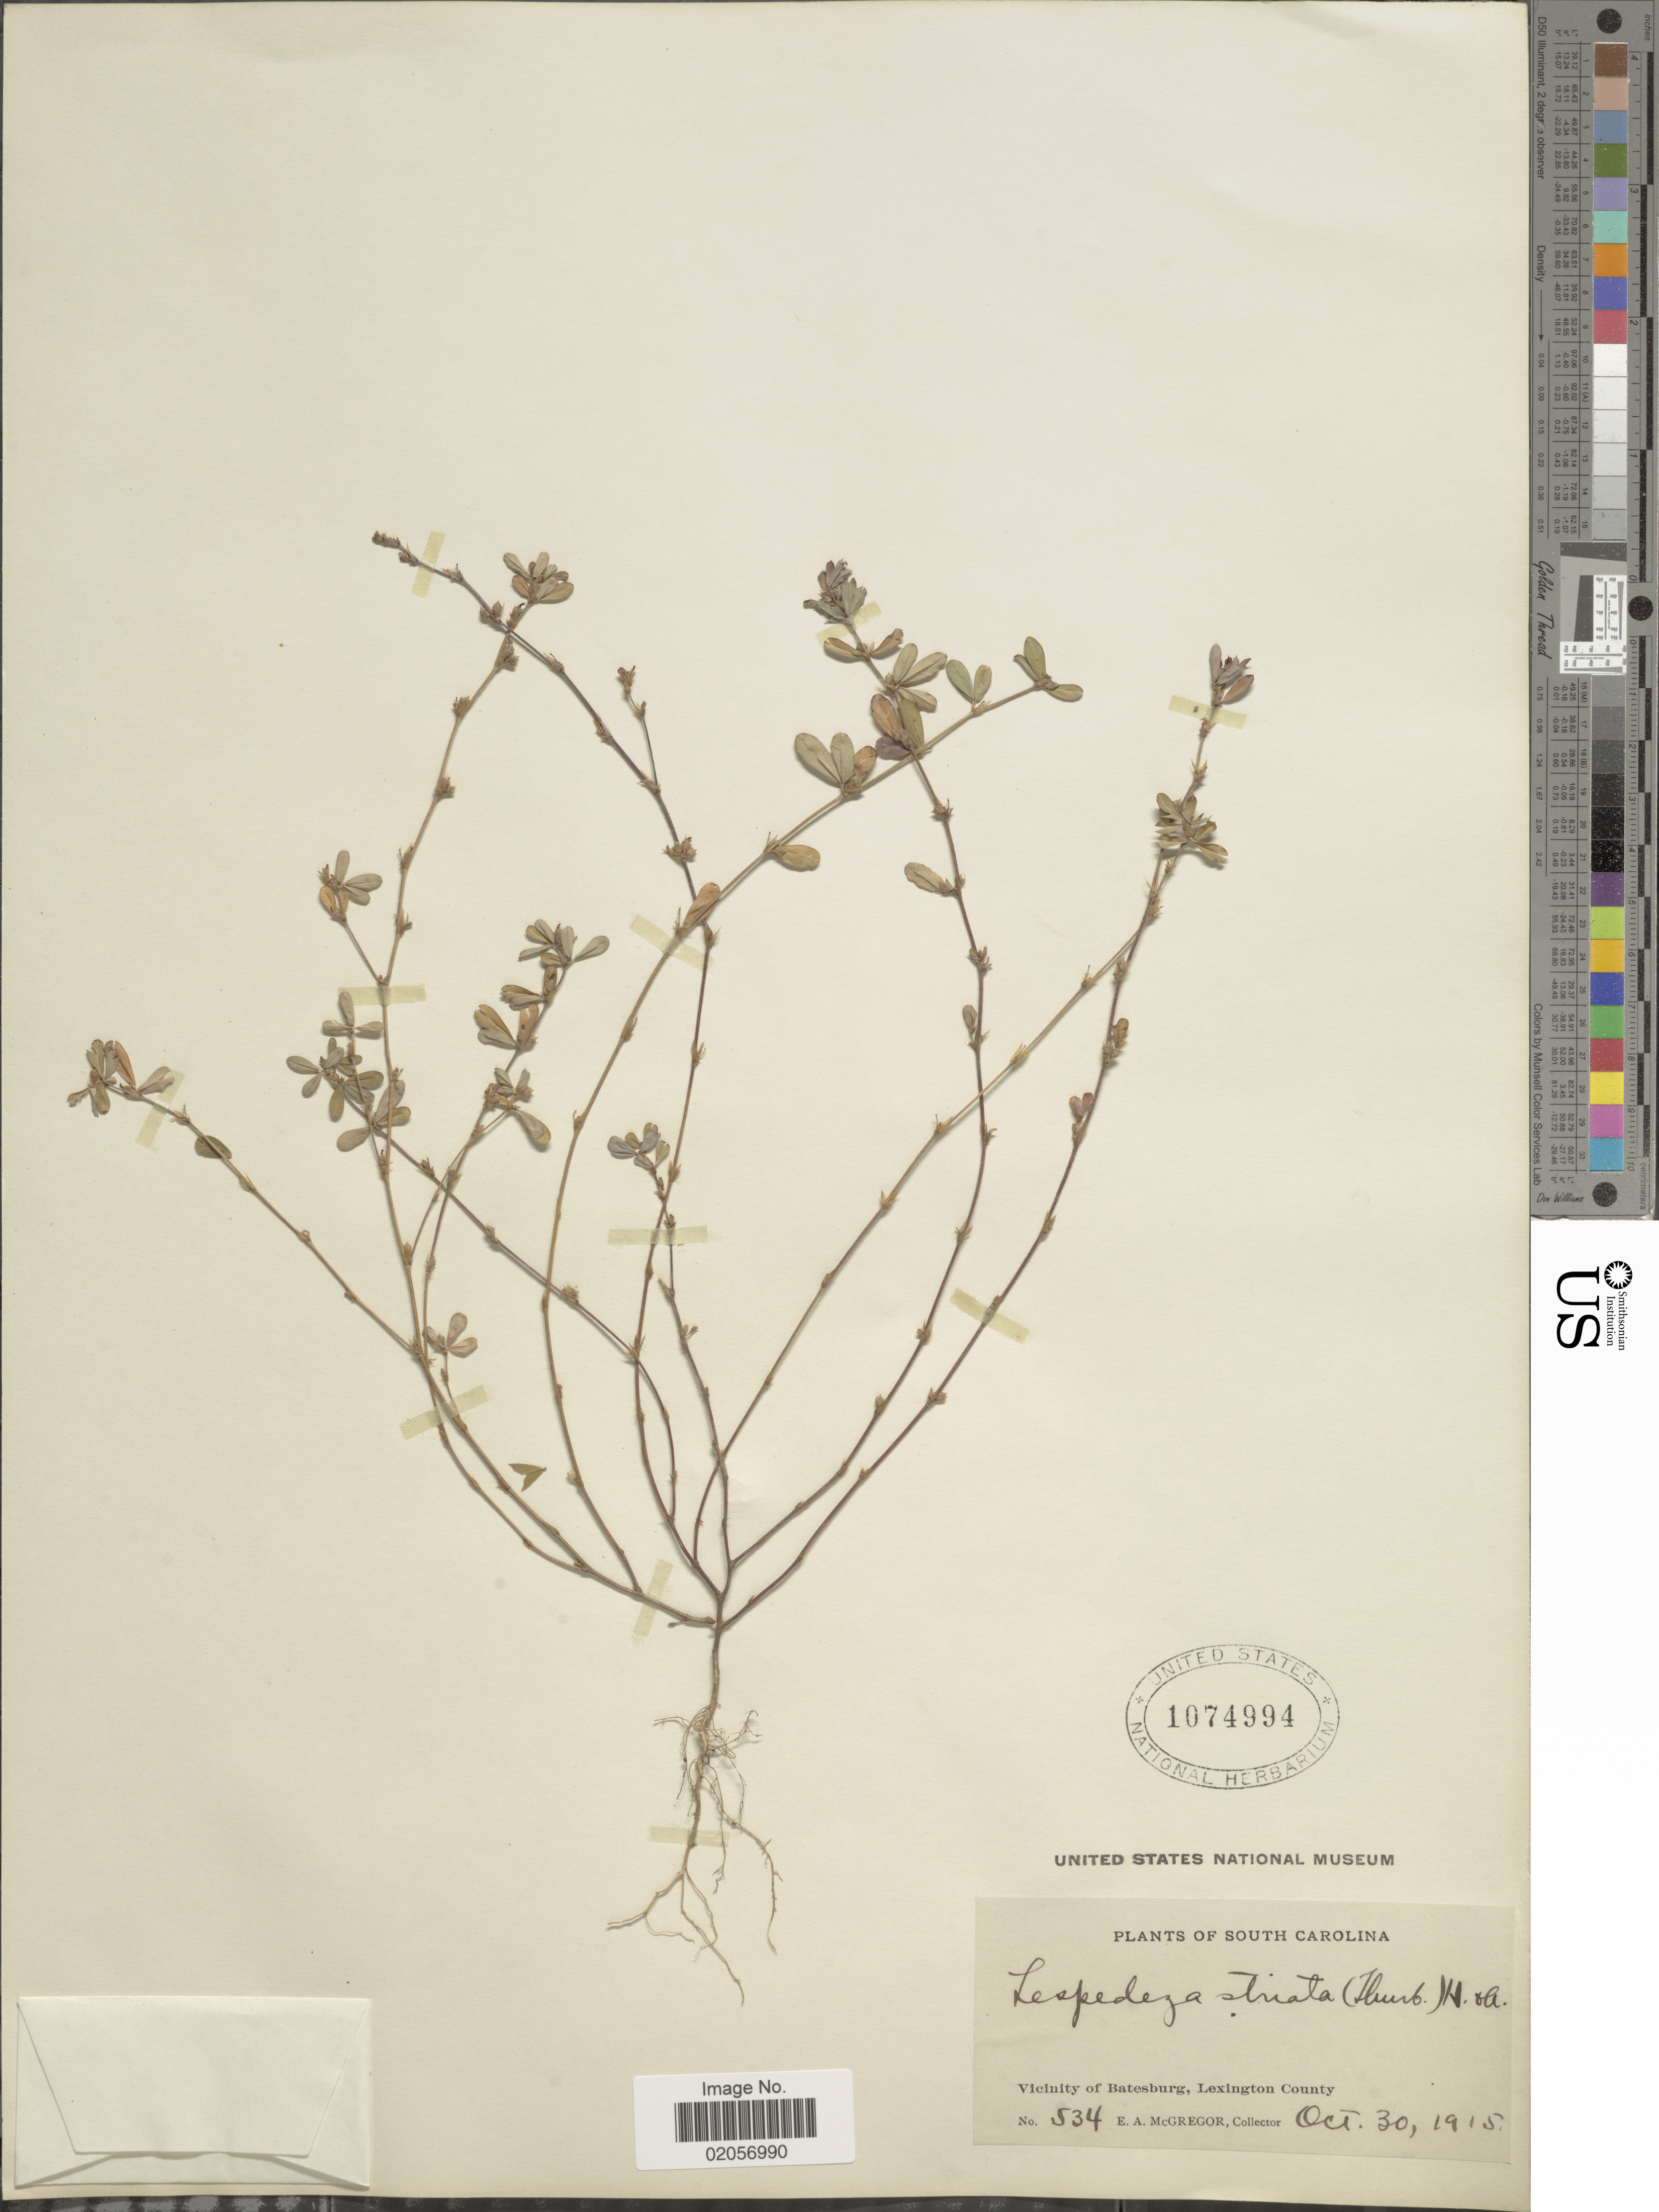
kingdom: Plantae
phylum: Tracheophyta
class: Magnoliopsida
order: Fabales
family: Fabaceae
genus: Kummerowia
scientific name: Kummerowia striata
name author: (Thunb.) Schindl.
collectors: E. A. McGregor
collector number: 534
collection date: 1915-10-30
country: United States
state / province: South Carolina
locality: Vicinity of Batesburg, Lexington County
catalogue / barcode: US 1074994